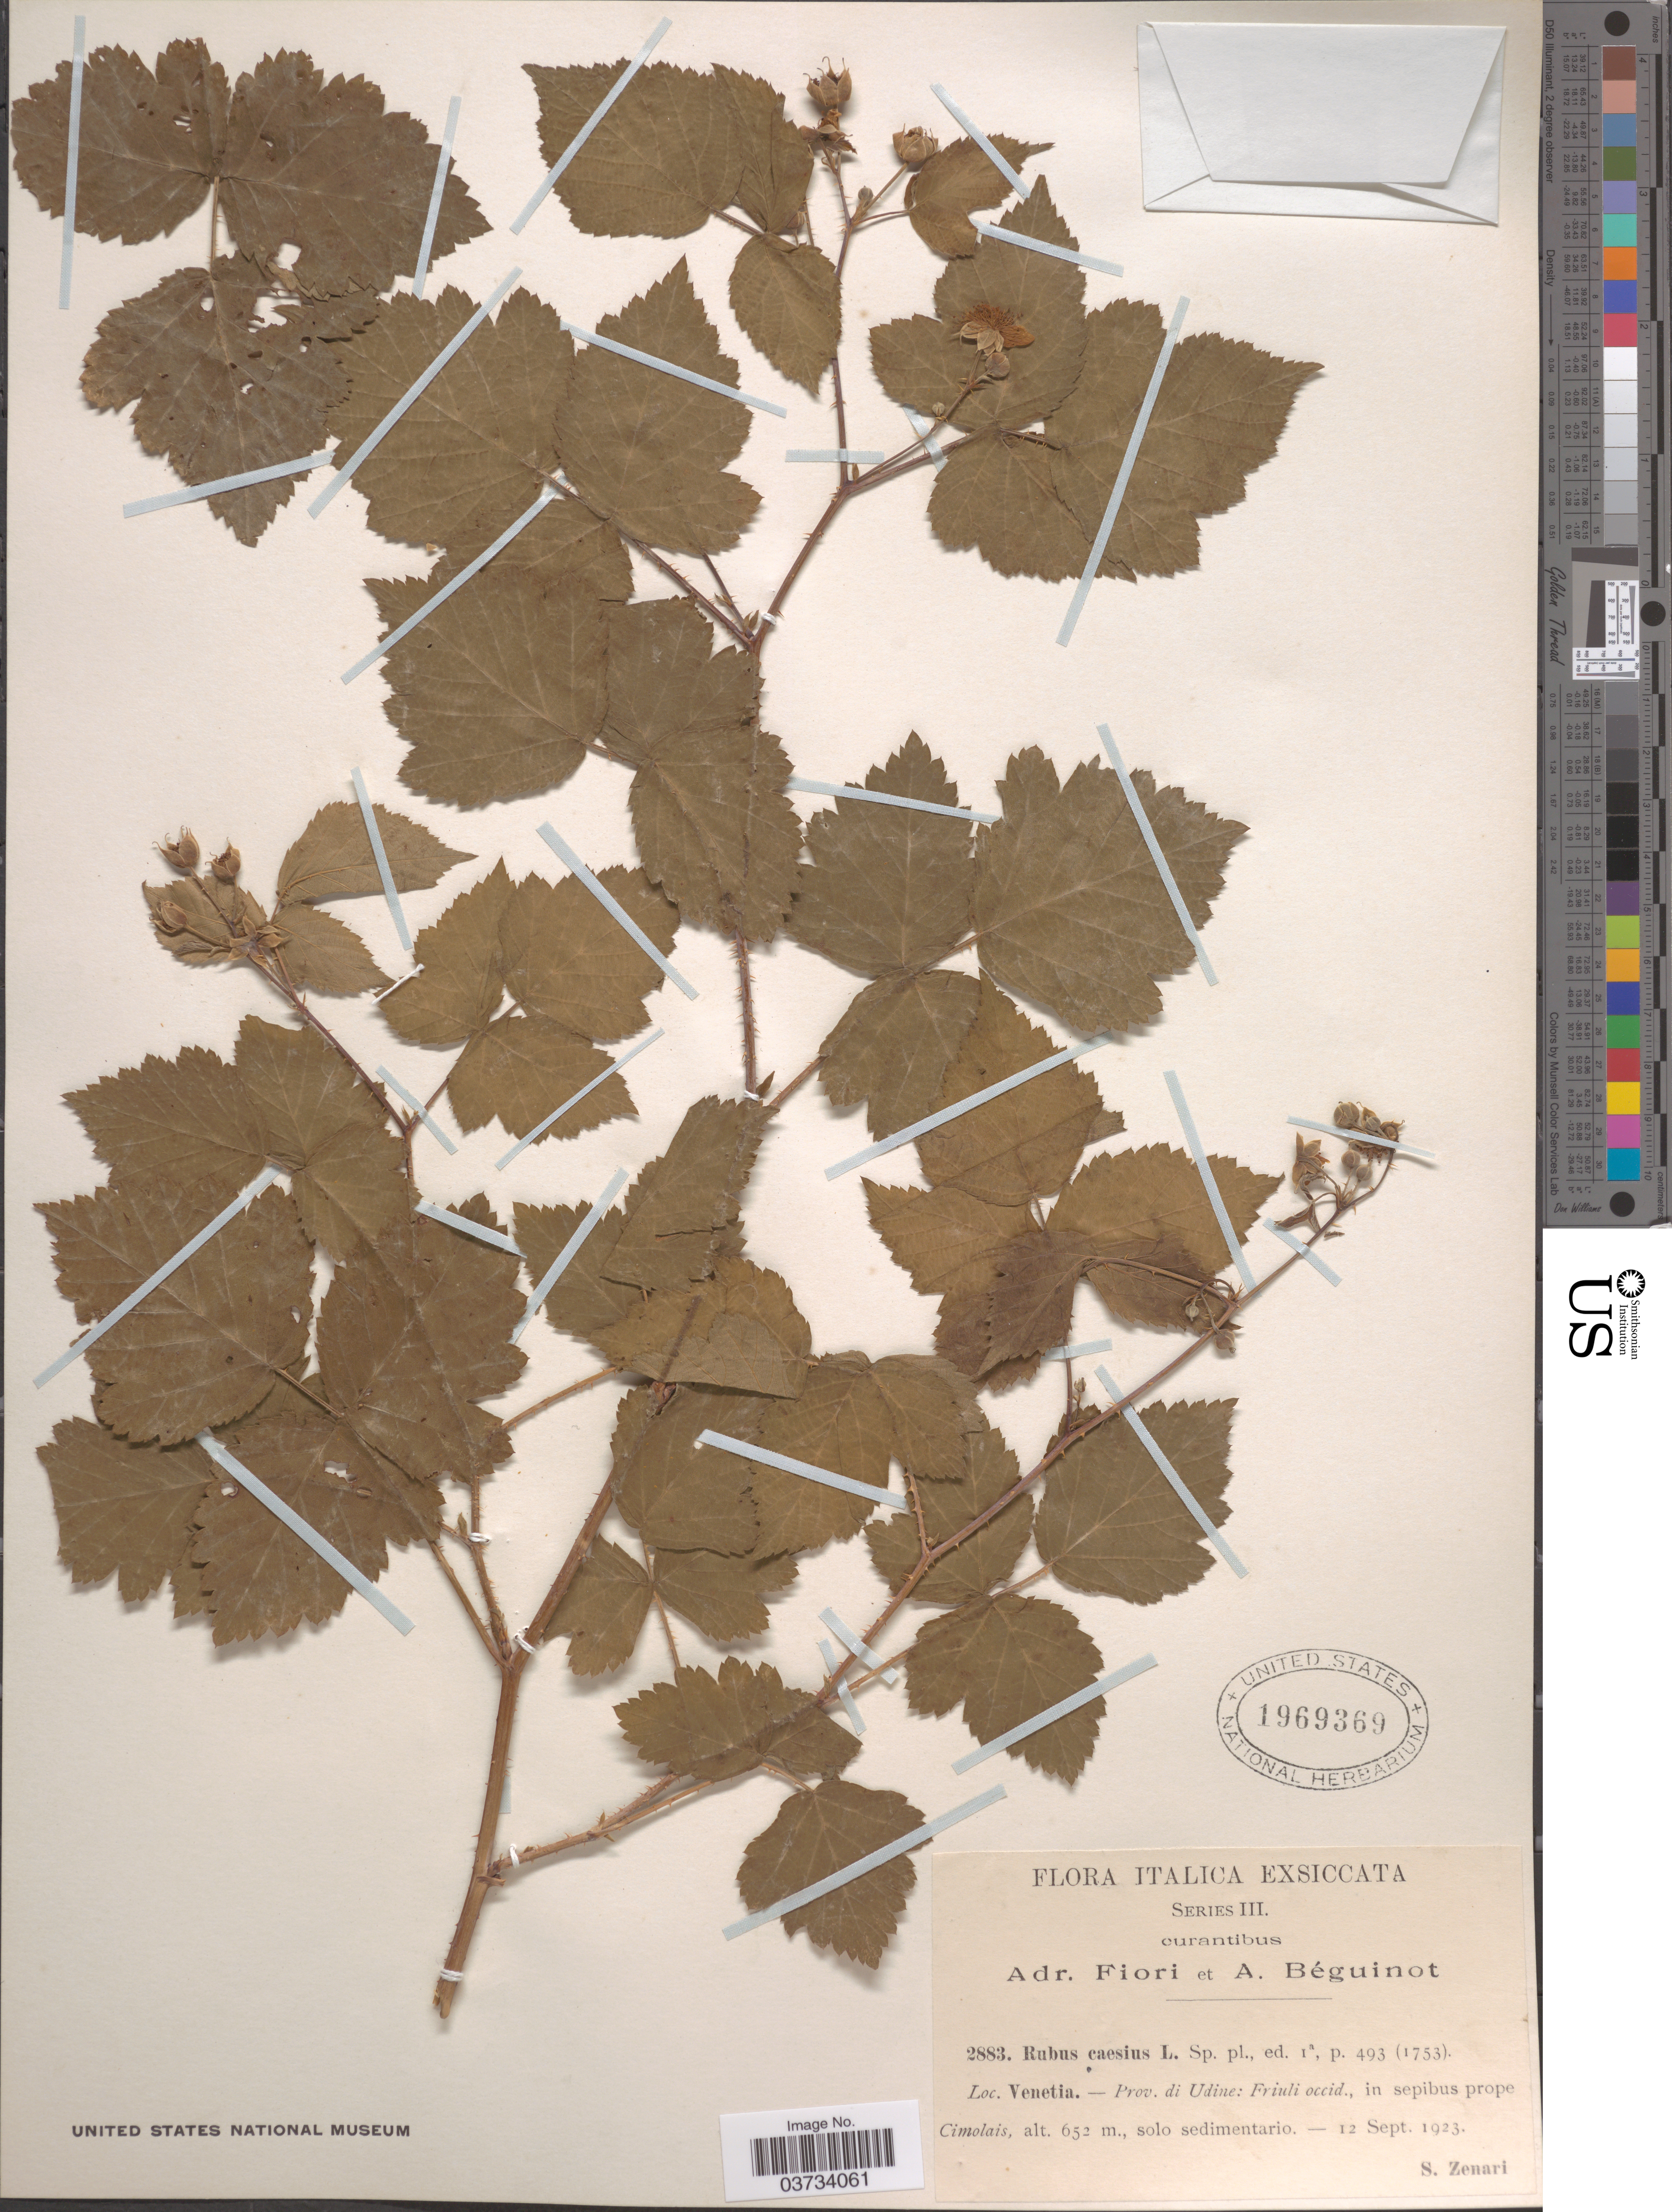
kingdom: Plantae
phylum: Tracheophyta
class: Magnoliopsida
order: Rosales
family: Rosaceae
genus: Rubus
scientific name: Rubus caesius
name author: L.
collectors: S. Zenari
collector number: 2883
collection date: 1923-09-12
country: Italy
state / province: Veneto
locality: Venetia. - Prov. di Udine: Friuli occid., in sepibus prope Cimolais.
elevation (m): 652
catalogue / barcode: US 1969369